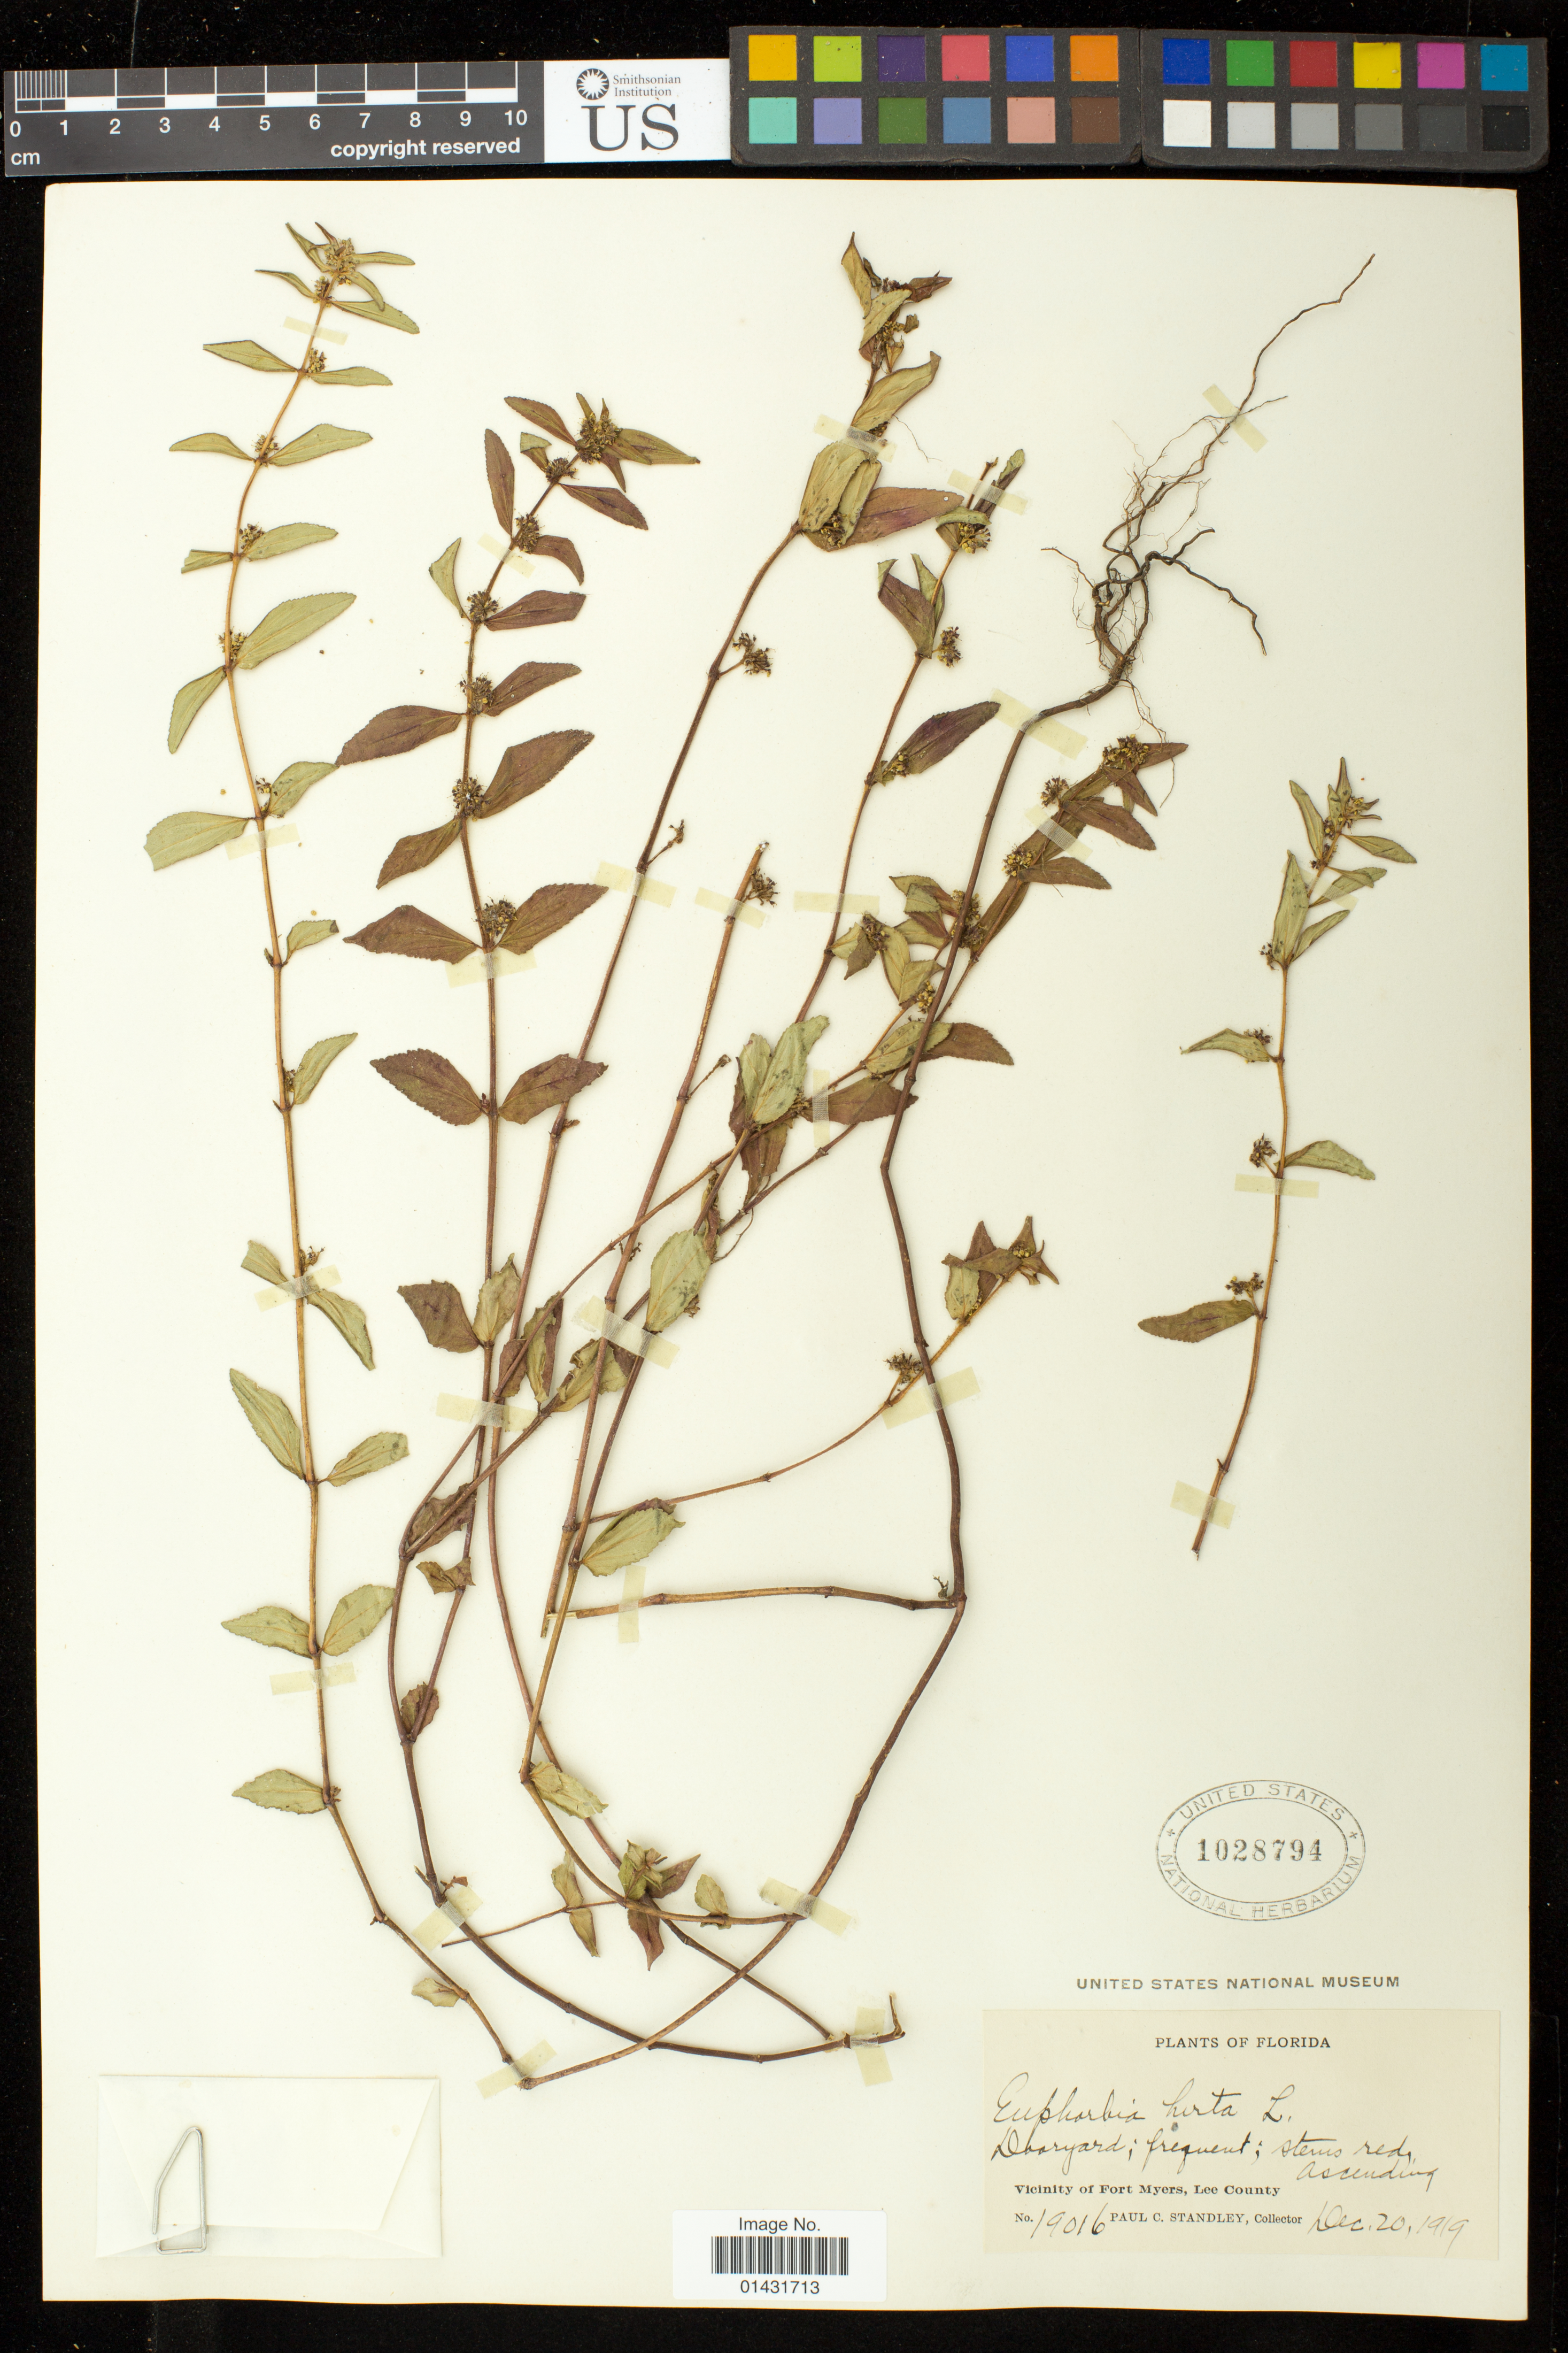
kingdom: Plantae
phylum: Tracheophyta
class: Magnoliopsida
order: Malpighiales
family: Euphorbiaceae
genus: Euphorbia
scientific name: Euphorbia hirta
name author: L.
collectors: P. C. Standley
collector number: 19016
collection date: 1919-12-20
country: United States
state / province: Florida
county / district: Lee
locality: Vicinity of Fort Myers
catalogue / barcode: US 1028794